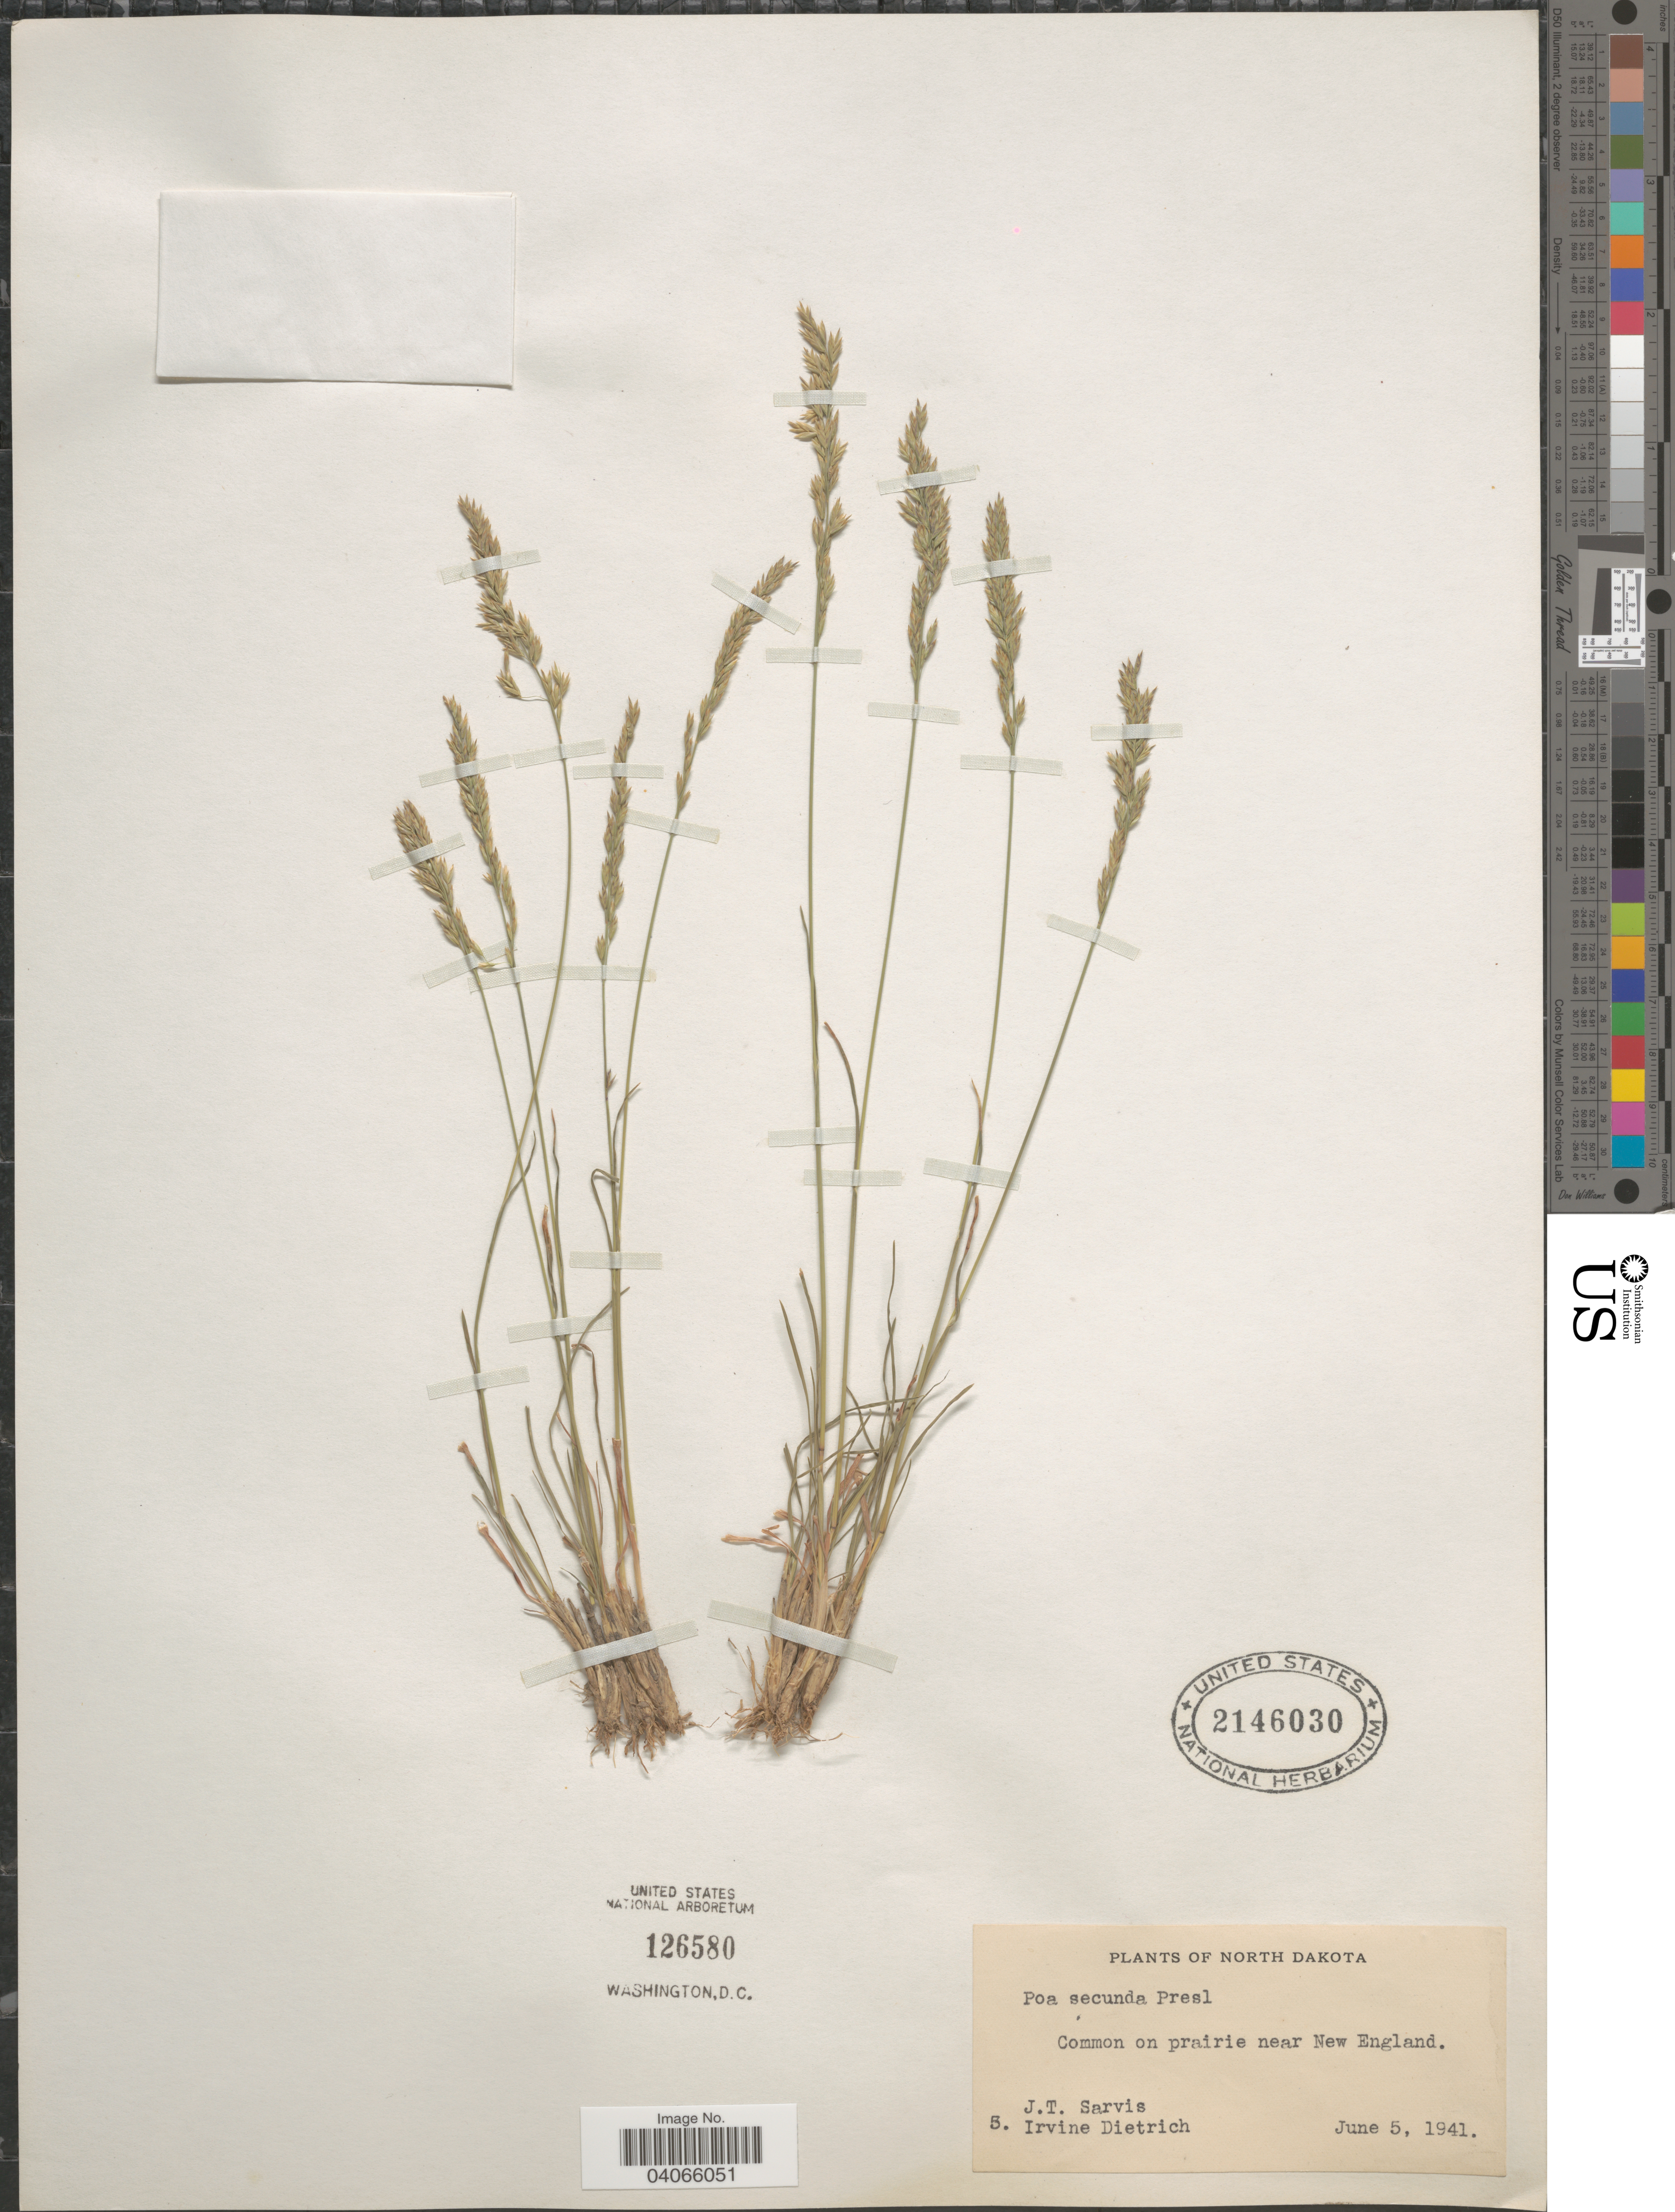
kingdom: Plantae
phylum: Tracheophyta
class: Liliopsida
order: Poales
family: Poaceae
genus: Poa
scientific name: Poa secunda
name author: J. Presl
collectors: J. Sarvis & I. Dietrich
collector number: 5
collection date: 1941-06-05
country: United States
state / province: North Dakota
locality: Near New England.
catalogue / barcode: US 2146030